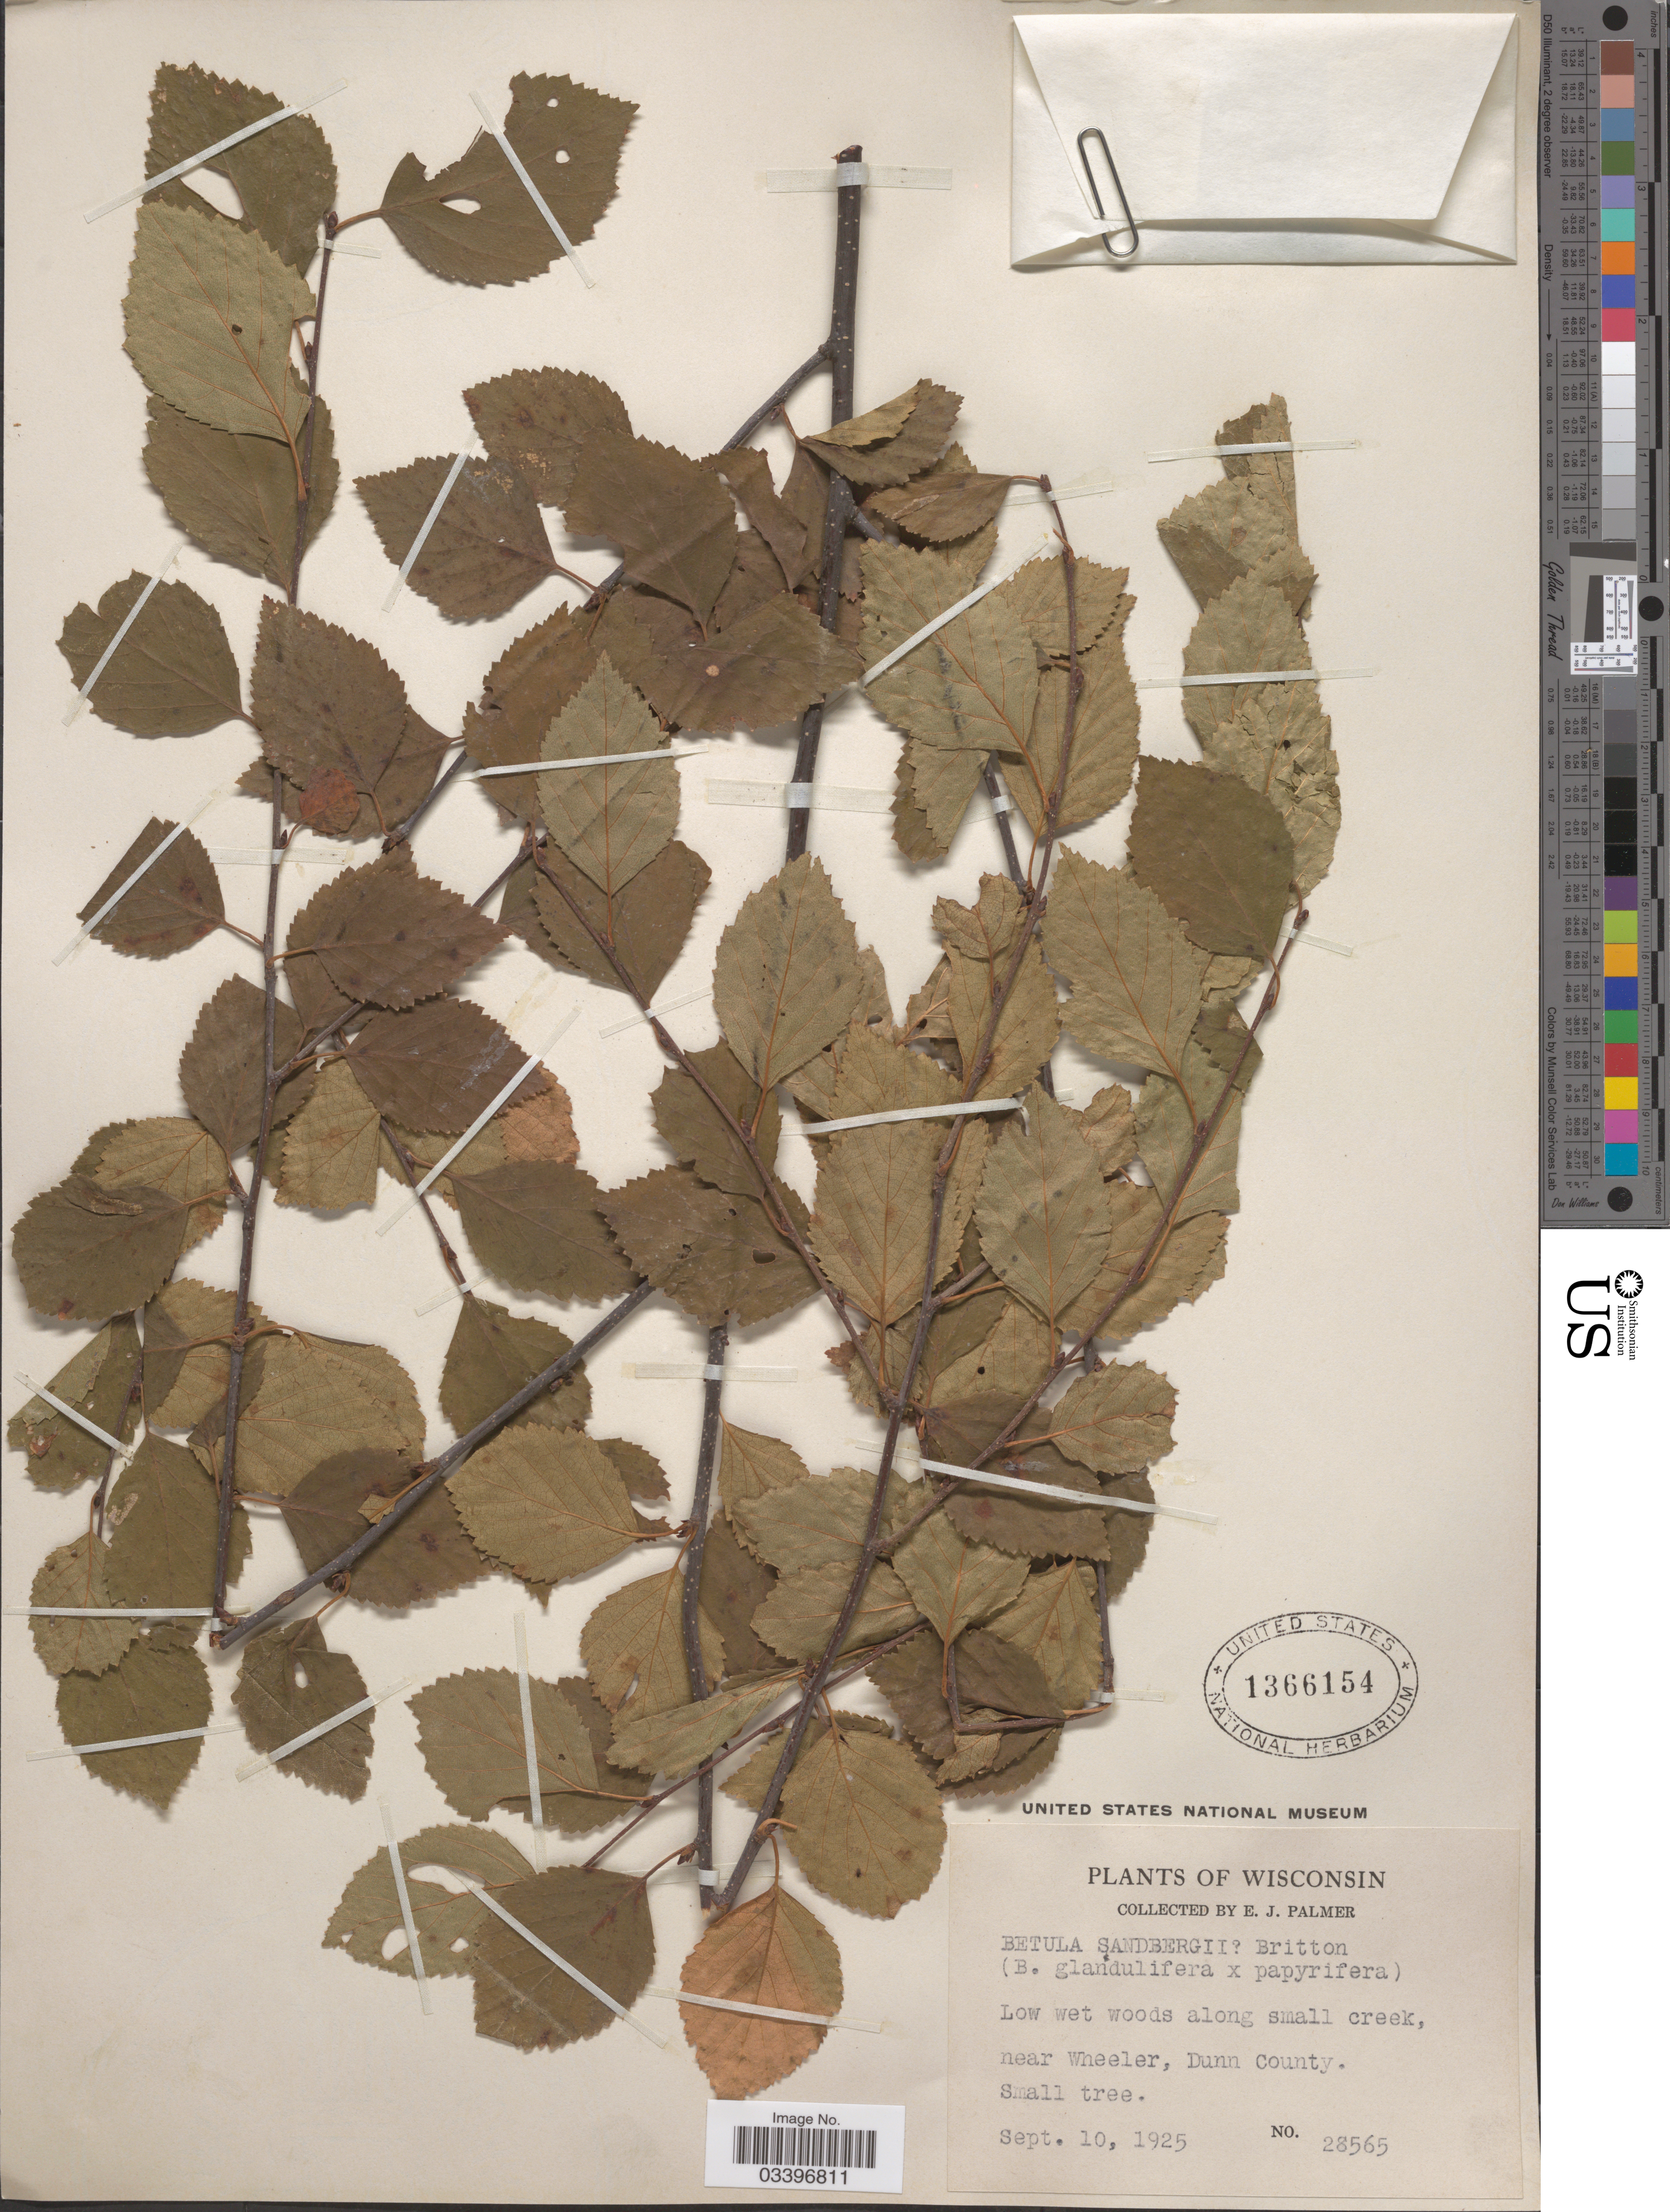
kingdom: Plantae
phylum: Tracheophyta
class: Magnoliopsida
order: Fagales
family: Betulaceae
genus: Betula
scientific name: Betula x sandbergii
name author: Britton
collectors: E. J. Palmer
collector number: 28565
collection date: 1925-09-10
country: United States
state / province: Wisconsin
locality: Low wet woods along small creek, near Wheeler, Dunn County.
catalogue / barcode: US 1366154